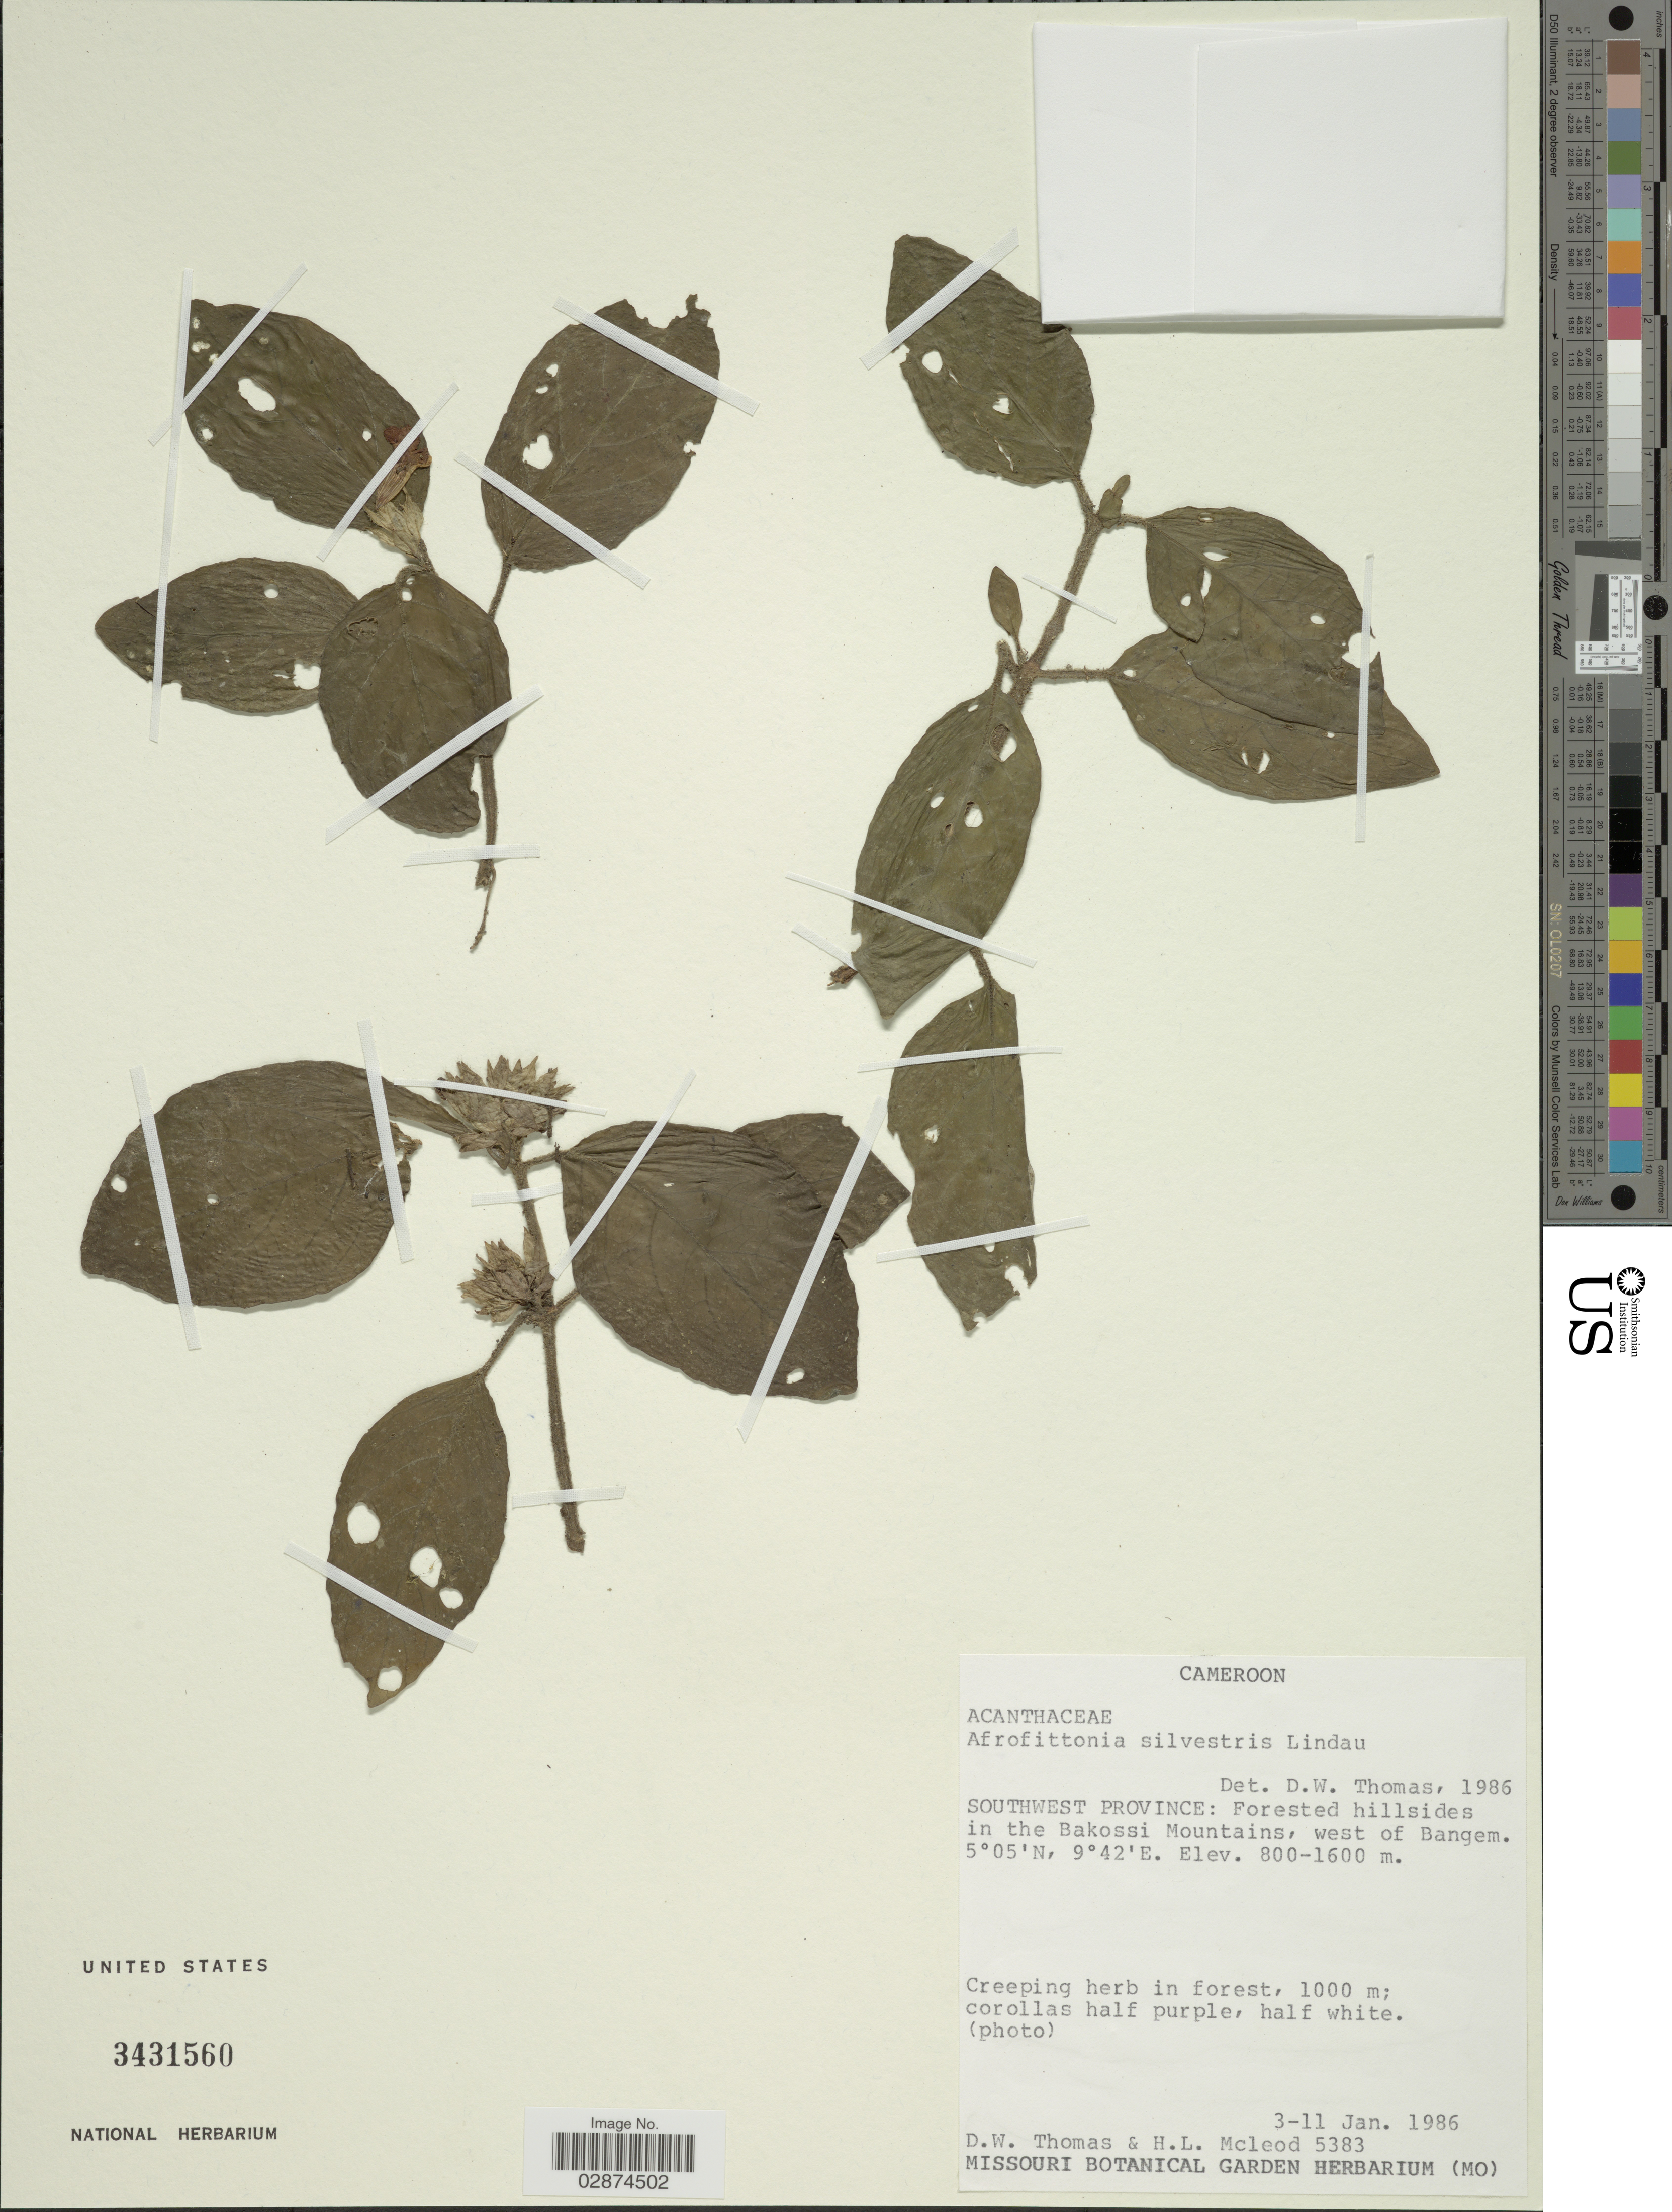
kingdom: Plantae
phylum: Tracheophyta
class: Magnoliopsida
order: Lamiales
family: Acanthaceae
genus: Afrofittonia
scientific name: Afrofittonia silvestris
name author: Lindau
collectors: D. W. Thomas & H. Mcleod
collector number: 5383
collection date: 1986-01-03/1986-01-11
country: Cameroon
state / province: Sud-Ouest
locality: Southwest Province: Forested hillsides in the Bakossi Mountains, west of Bangem.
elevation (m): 800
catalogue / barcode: US 3431560